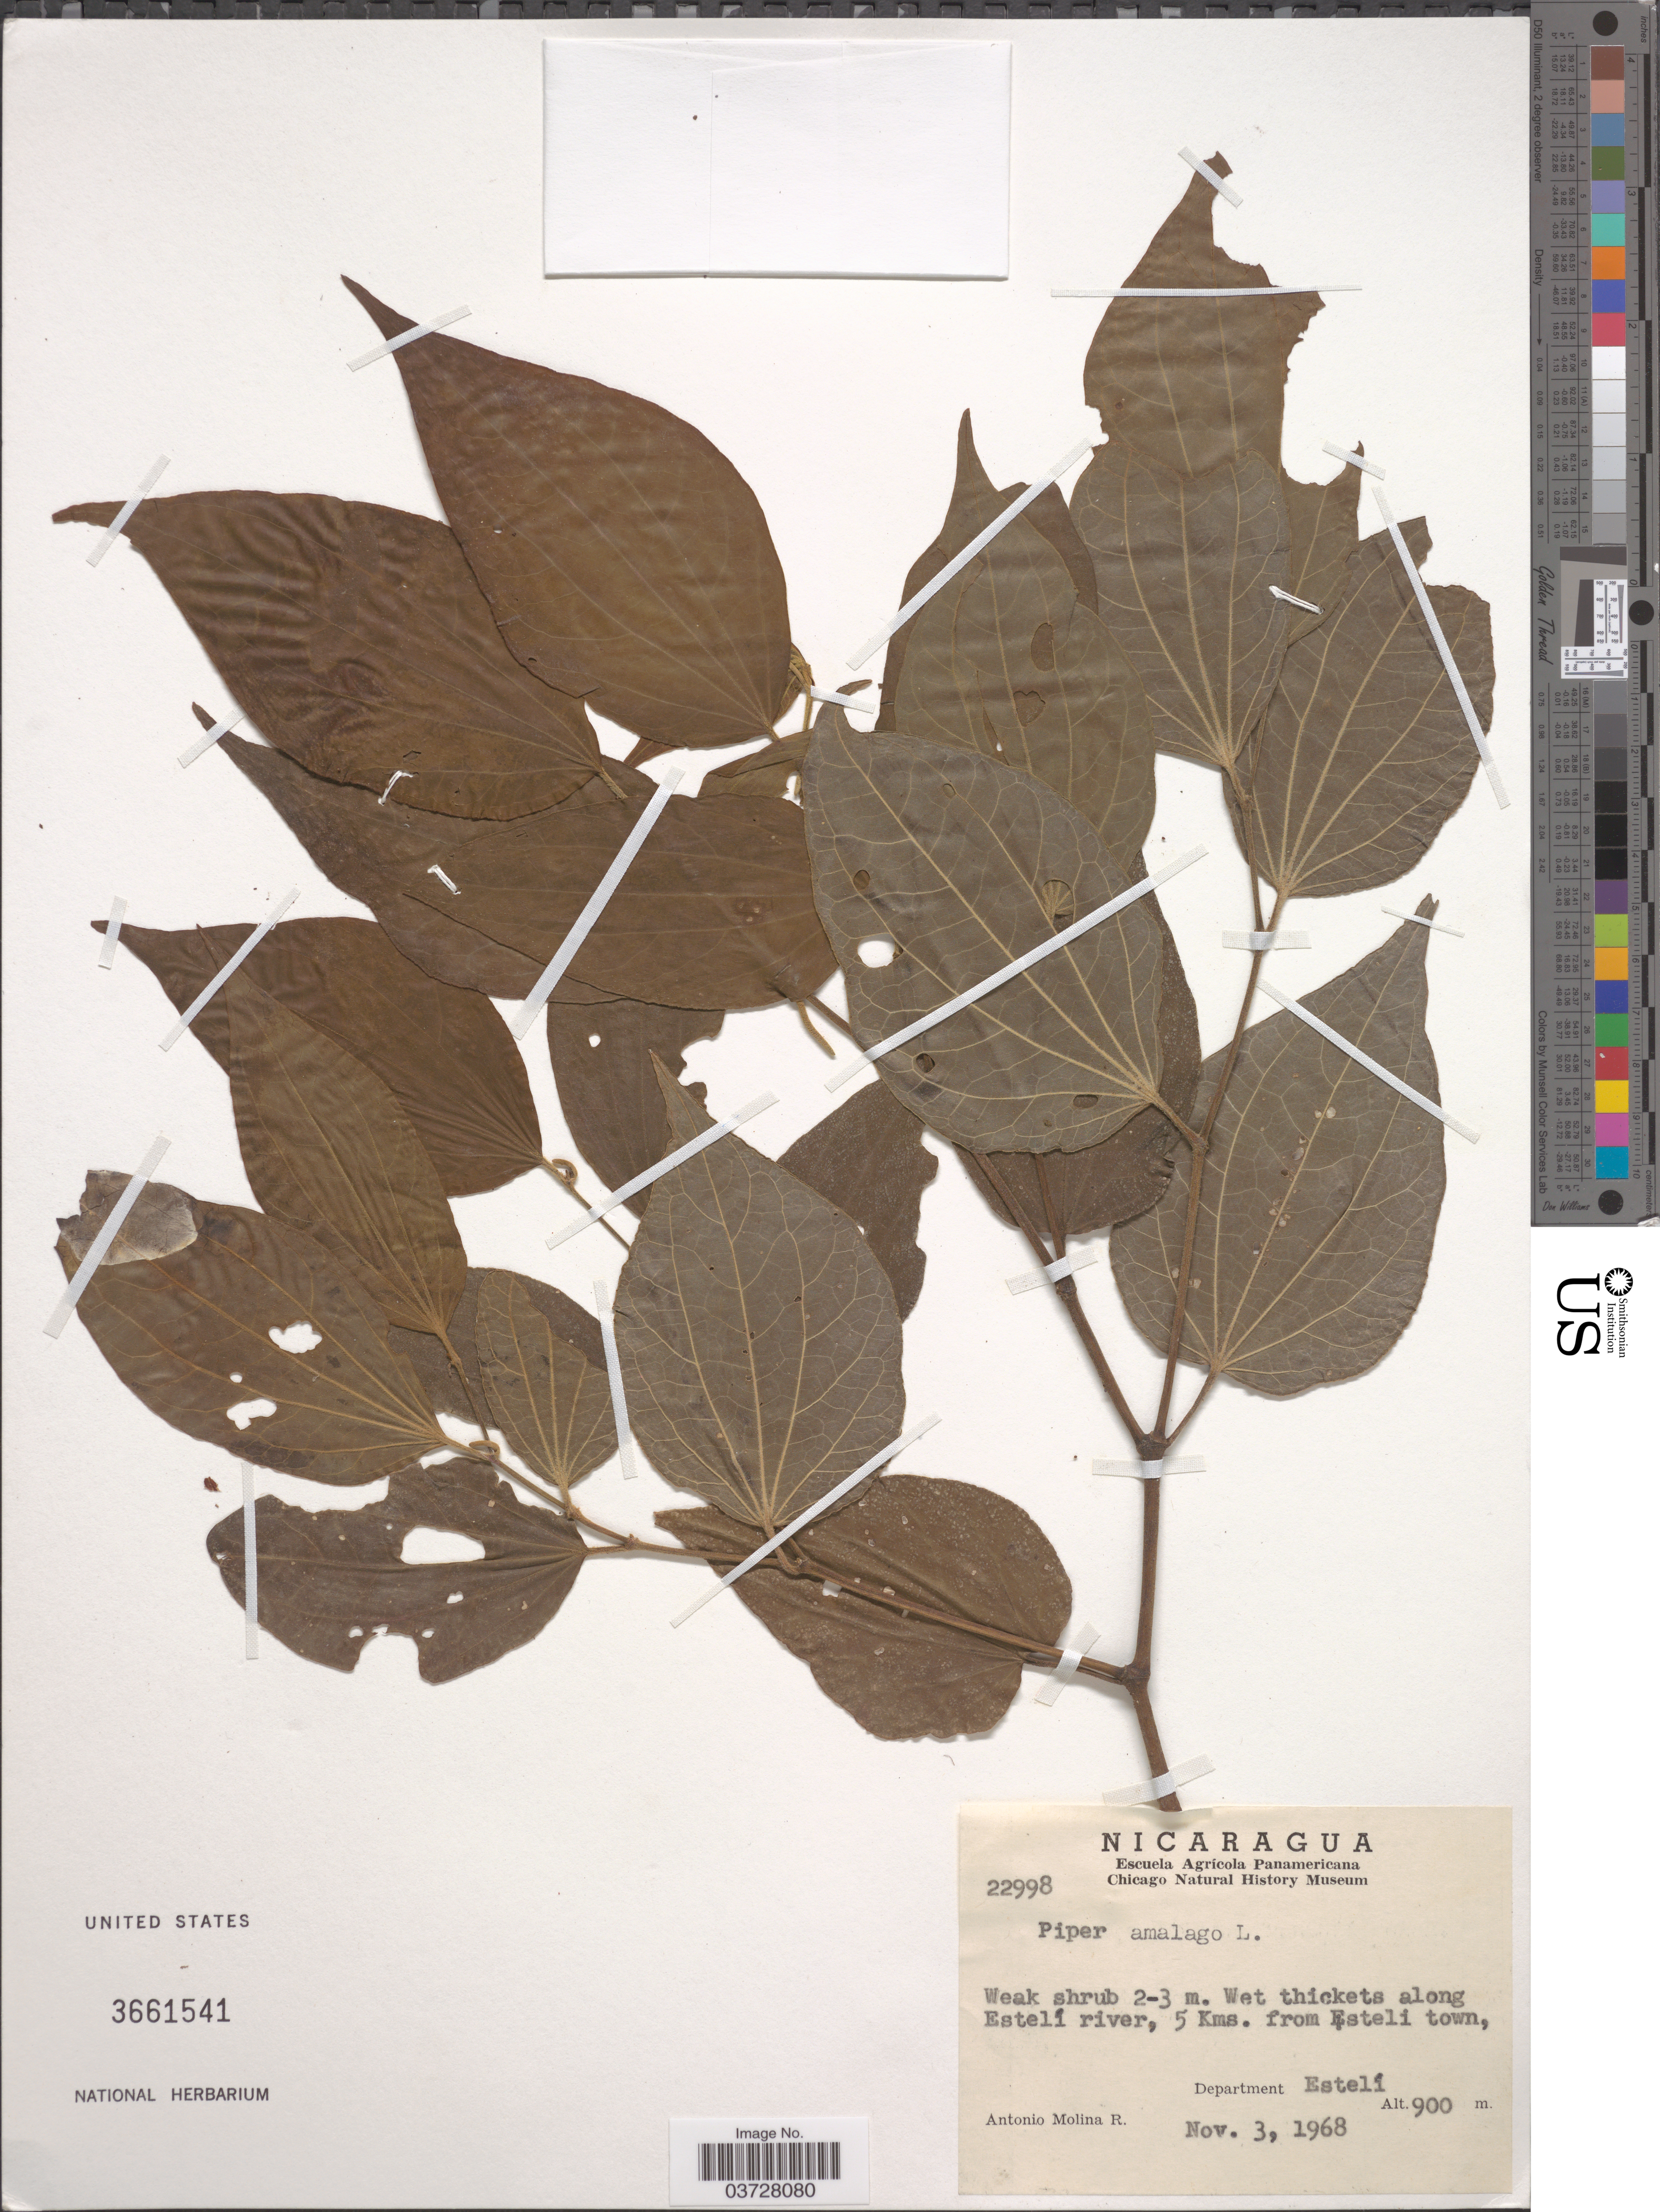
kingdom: Plantae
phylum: Tracheophyta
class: Magnoliopsida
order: Piperales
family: Piperaceae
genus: Piper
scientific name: Piper amalago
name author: L.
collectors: A. Molina R.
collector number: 22998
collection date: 1968-11-03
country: Nicaragua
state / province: Esteli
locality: Wet thickets along Esteli river, 5 Kms. from Esteli town, Department Esteli.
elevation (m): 900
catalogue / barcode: US 3661541